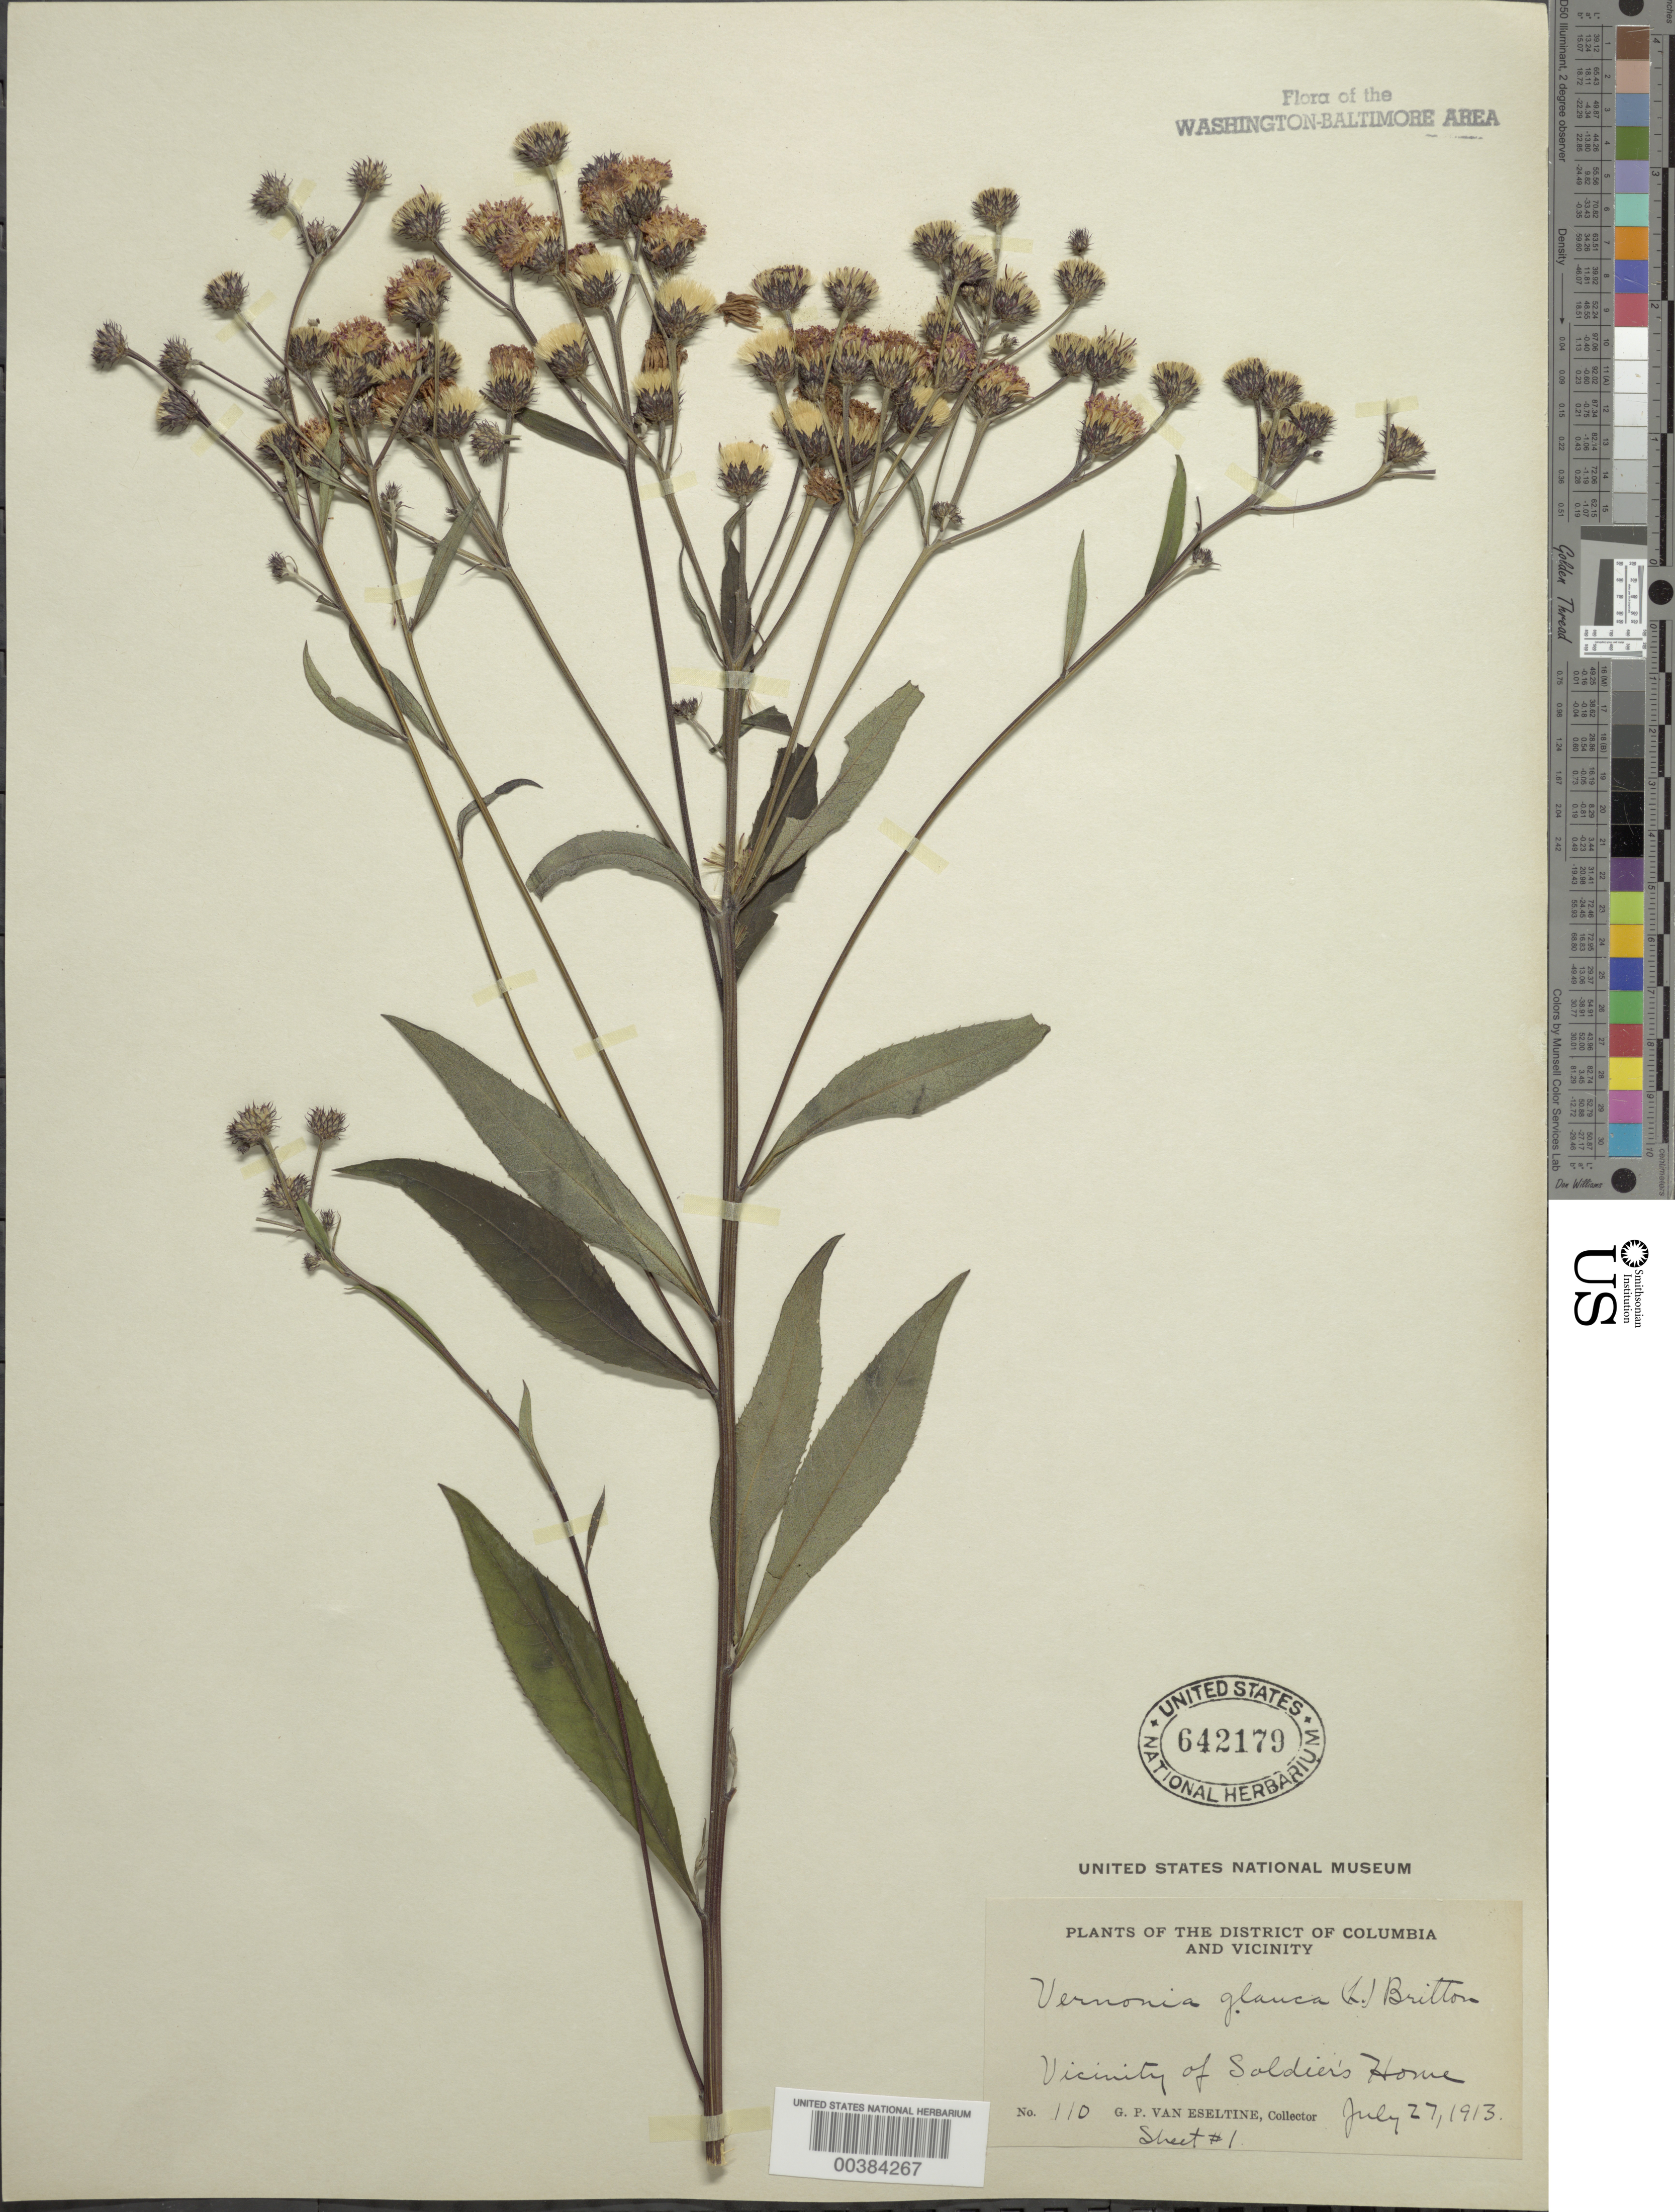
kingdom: Plantae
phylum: Tracheophyta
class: Magnoliopsida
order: Asterales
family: Asteraceae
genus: Vernonia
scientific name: Vernonia glauca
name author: (L.) Willd.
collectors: G. P. Van Eseltine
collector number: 110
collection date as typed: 27 Jul 1913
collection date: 1913-07-27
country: United States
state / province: District of Columbia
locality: Soldier's Home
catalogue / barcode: US 642179